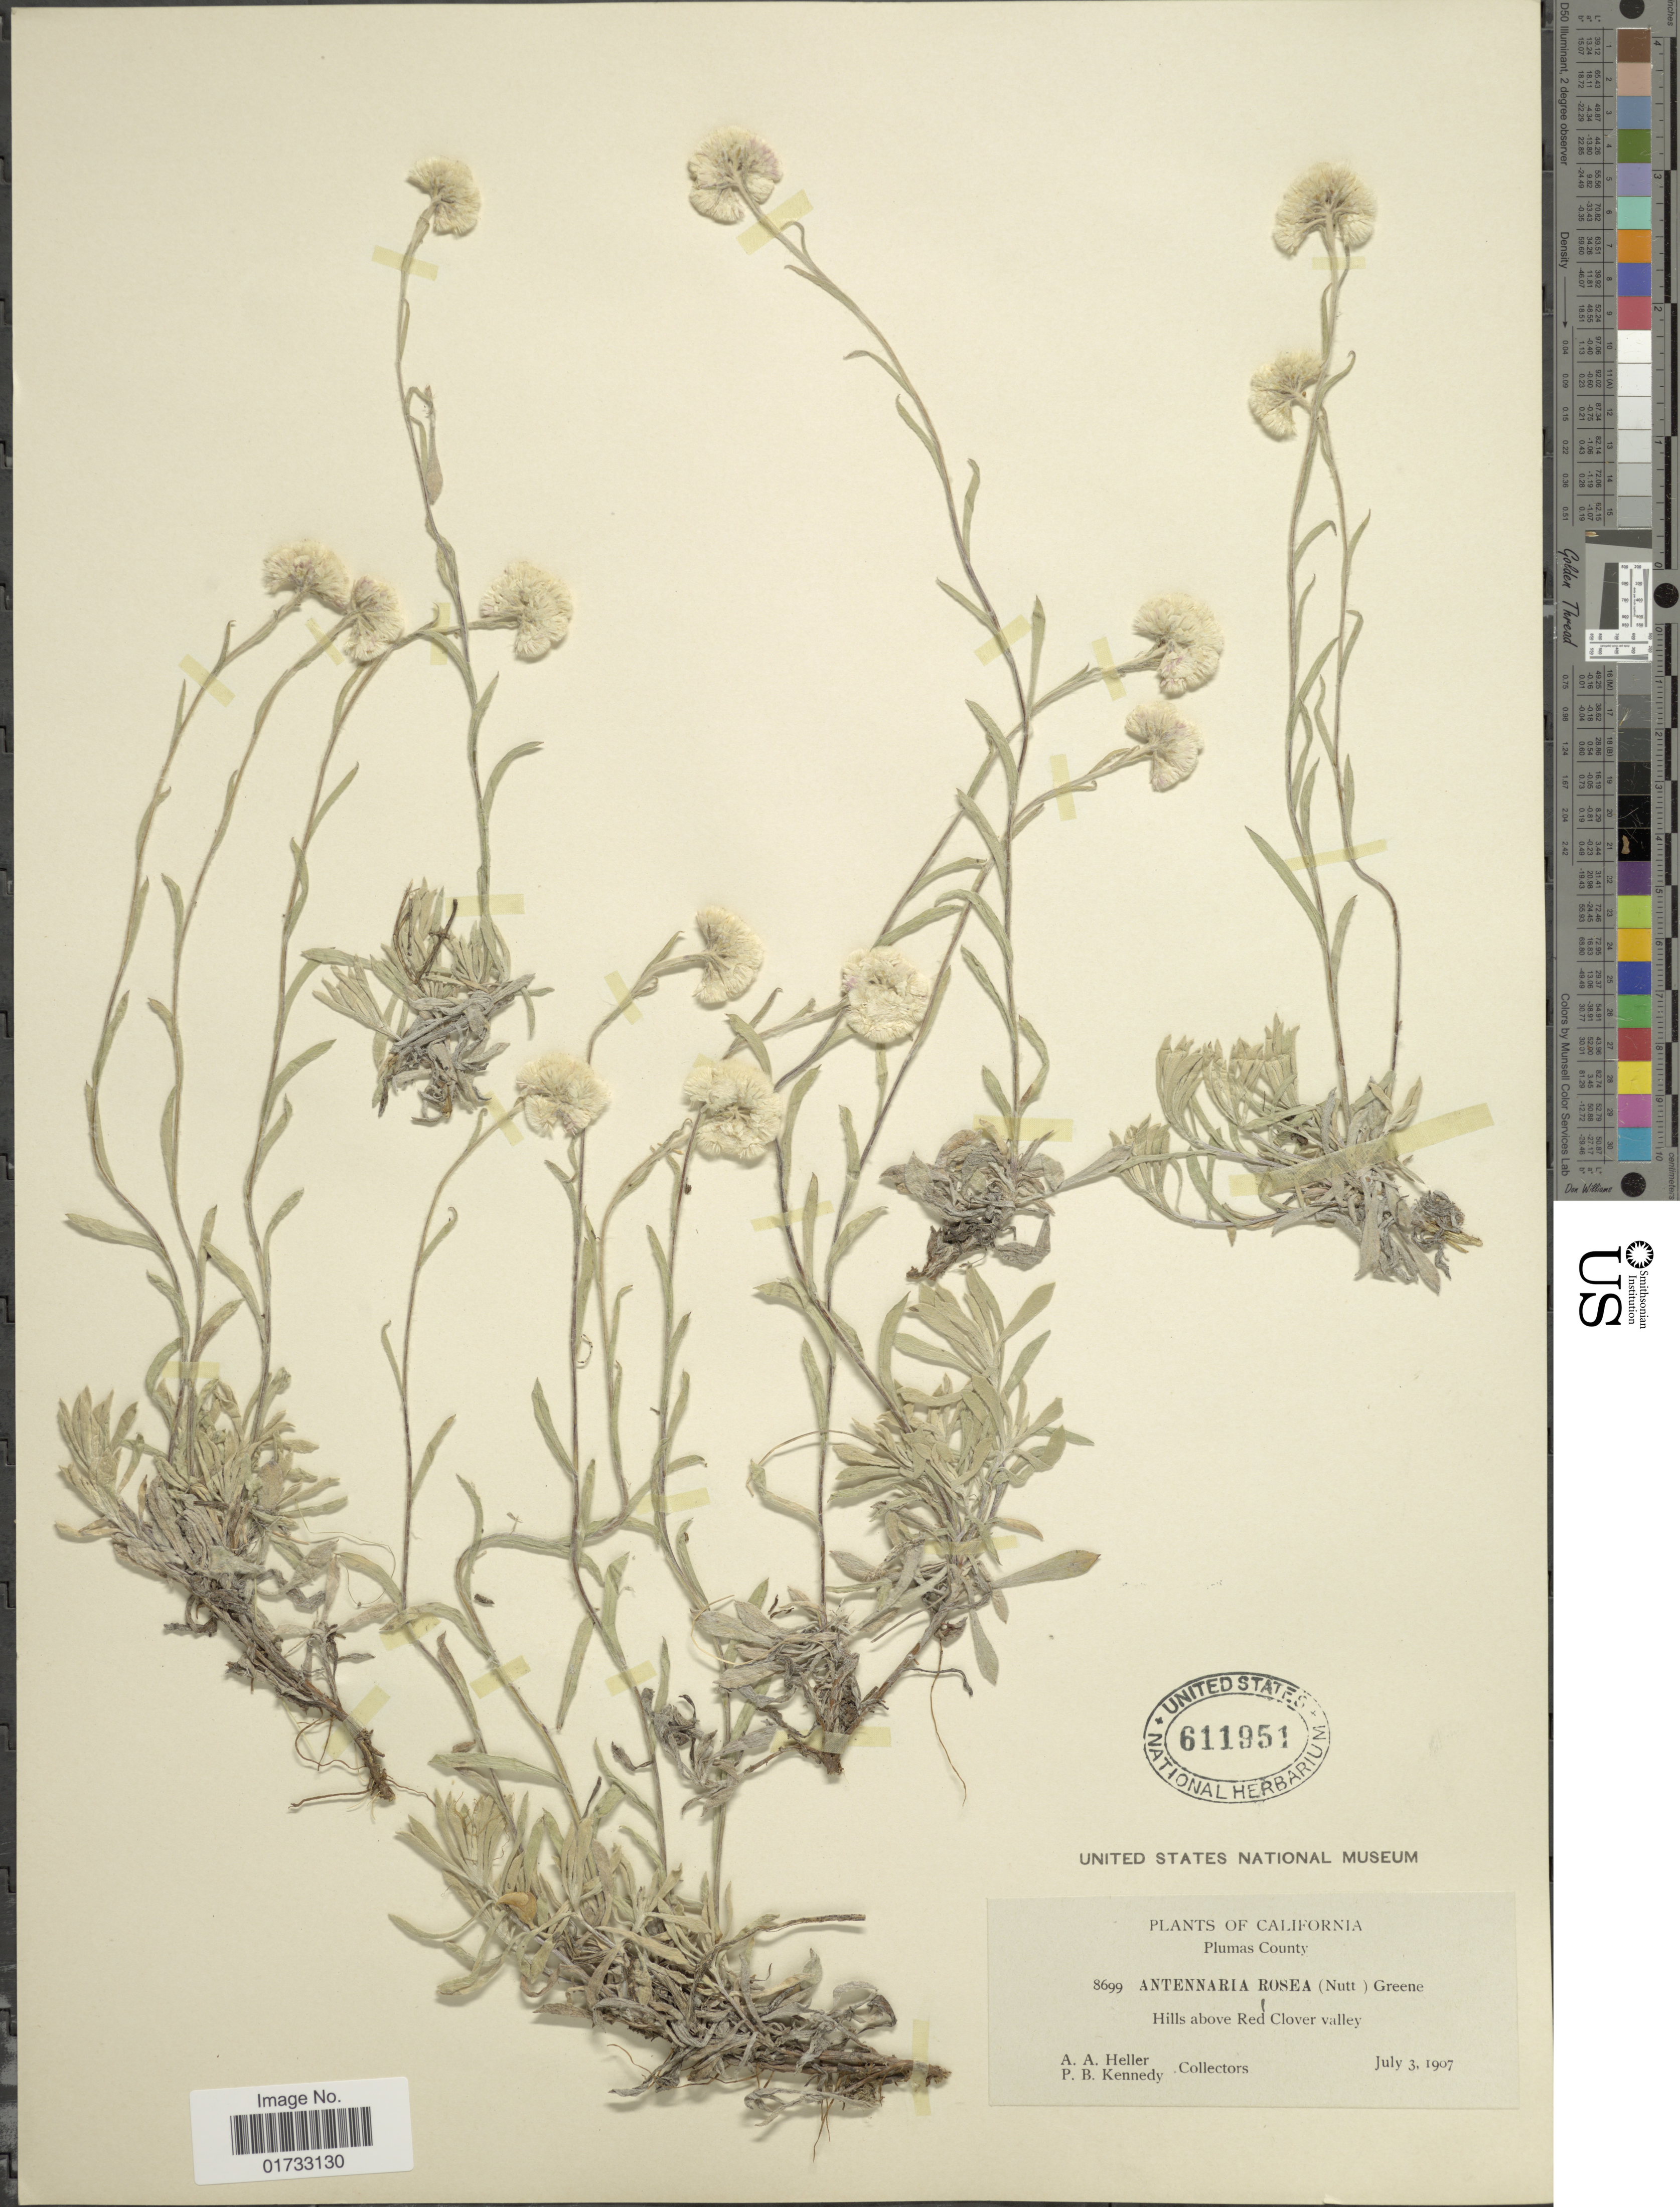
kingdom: Plantae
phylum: Tracheophyta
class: Magnoliopsida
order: Asterales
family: Asteraceae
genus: Antennaria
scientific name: Antennaria rosea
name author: Greene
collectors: A. A. Heller & P. B. Kennedy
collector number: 8699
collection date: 1907-07-03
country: United States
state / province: California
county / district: Plumas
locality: Plumas County, hills above Red Clover Valley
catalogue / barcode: US 611951